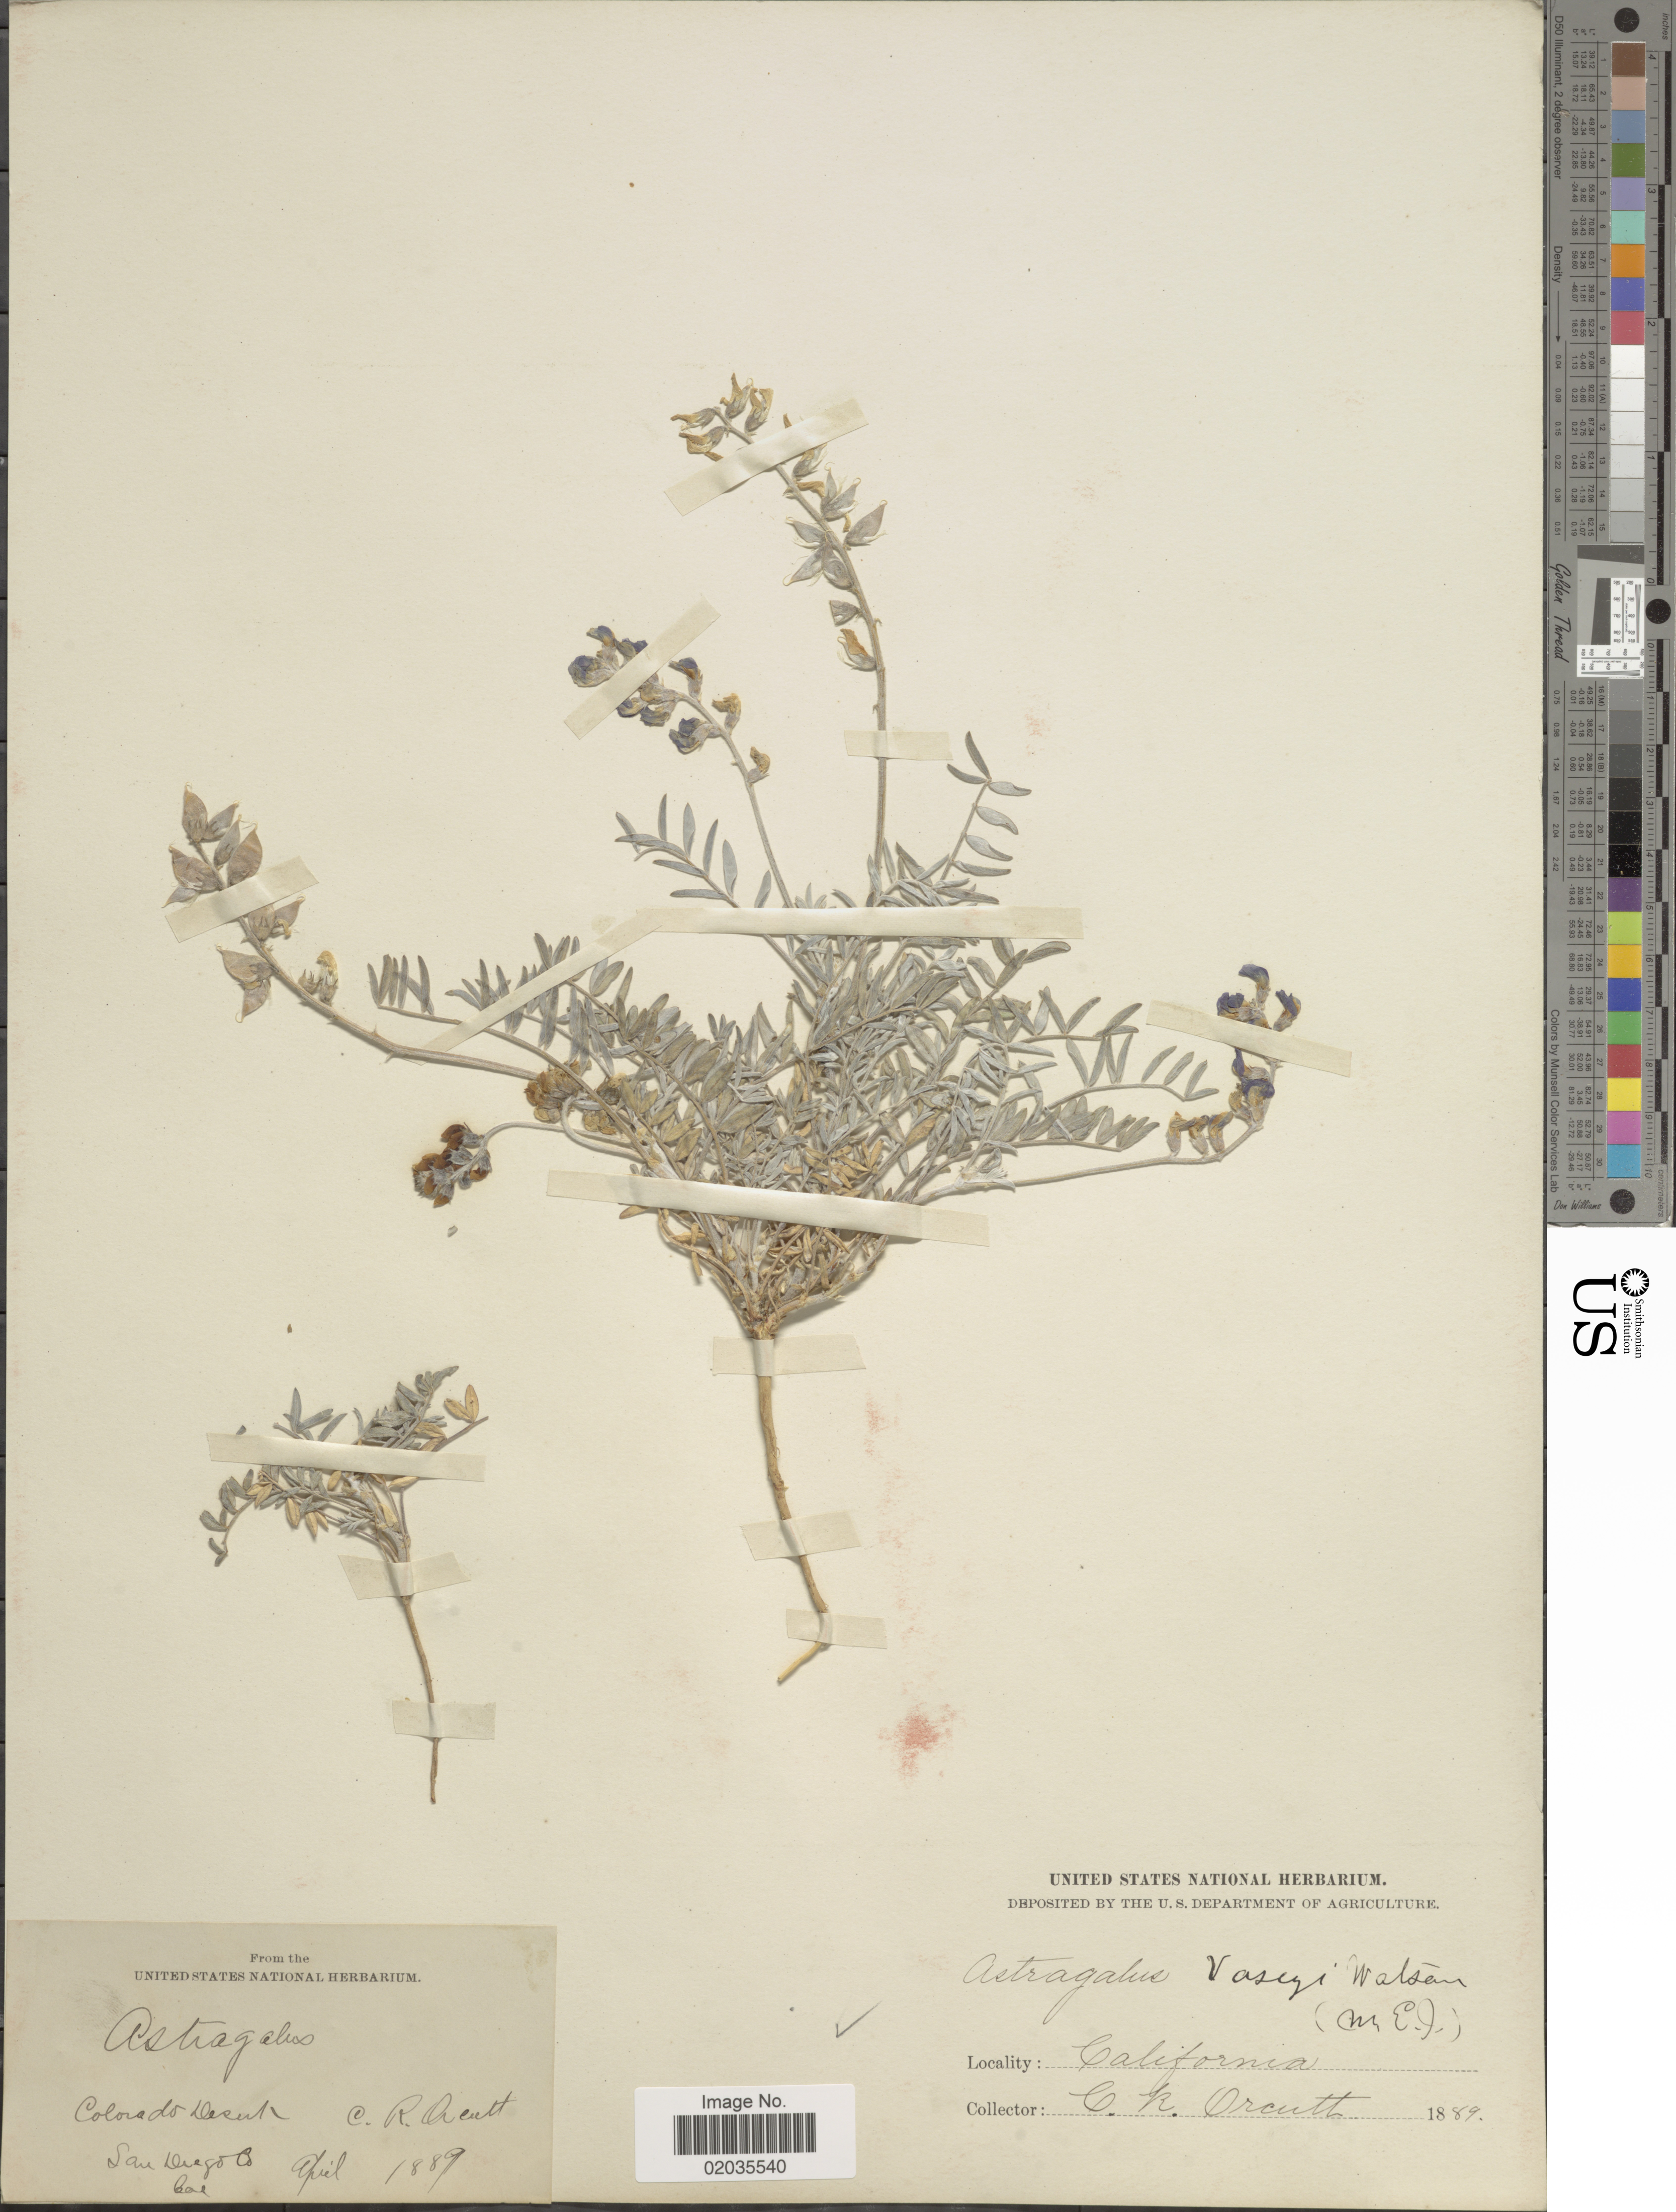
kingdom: Plantae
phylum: Tracheophyta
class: Magnoliopsida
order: Fabales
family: Fabaceae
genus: Astragalus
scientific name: Astragalus vaseyi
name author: S. Watson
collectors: C. R. Orcutt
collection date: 1889-04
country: United States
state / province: California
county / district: San Diego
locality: San Diego Co. Colorado Desert